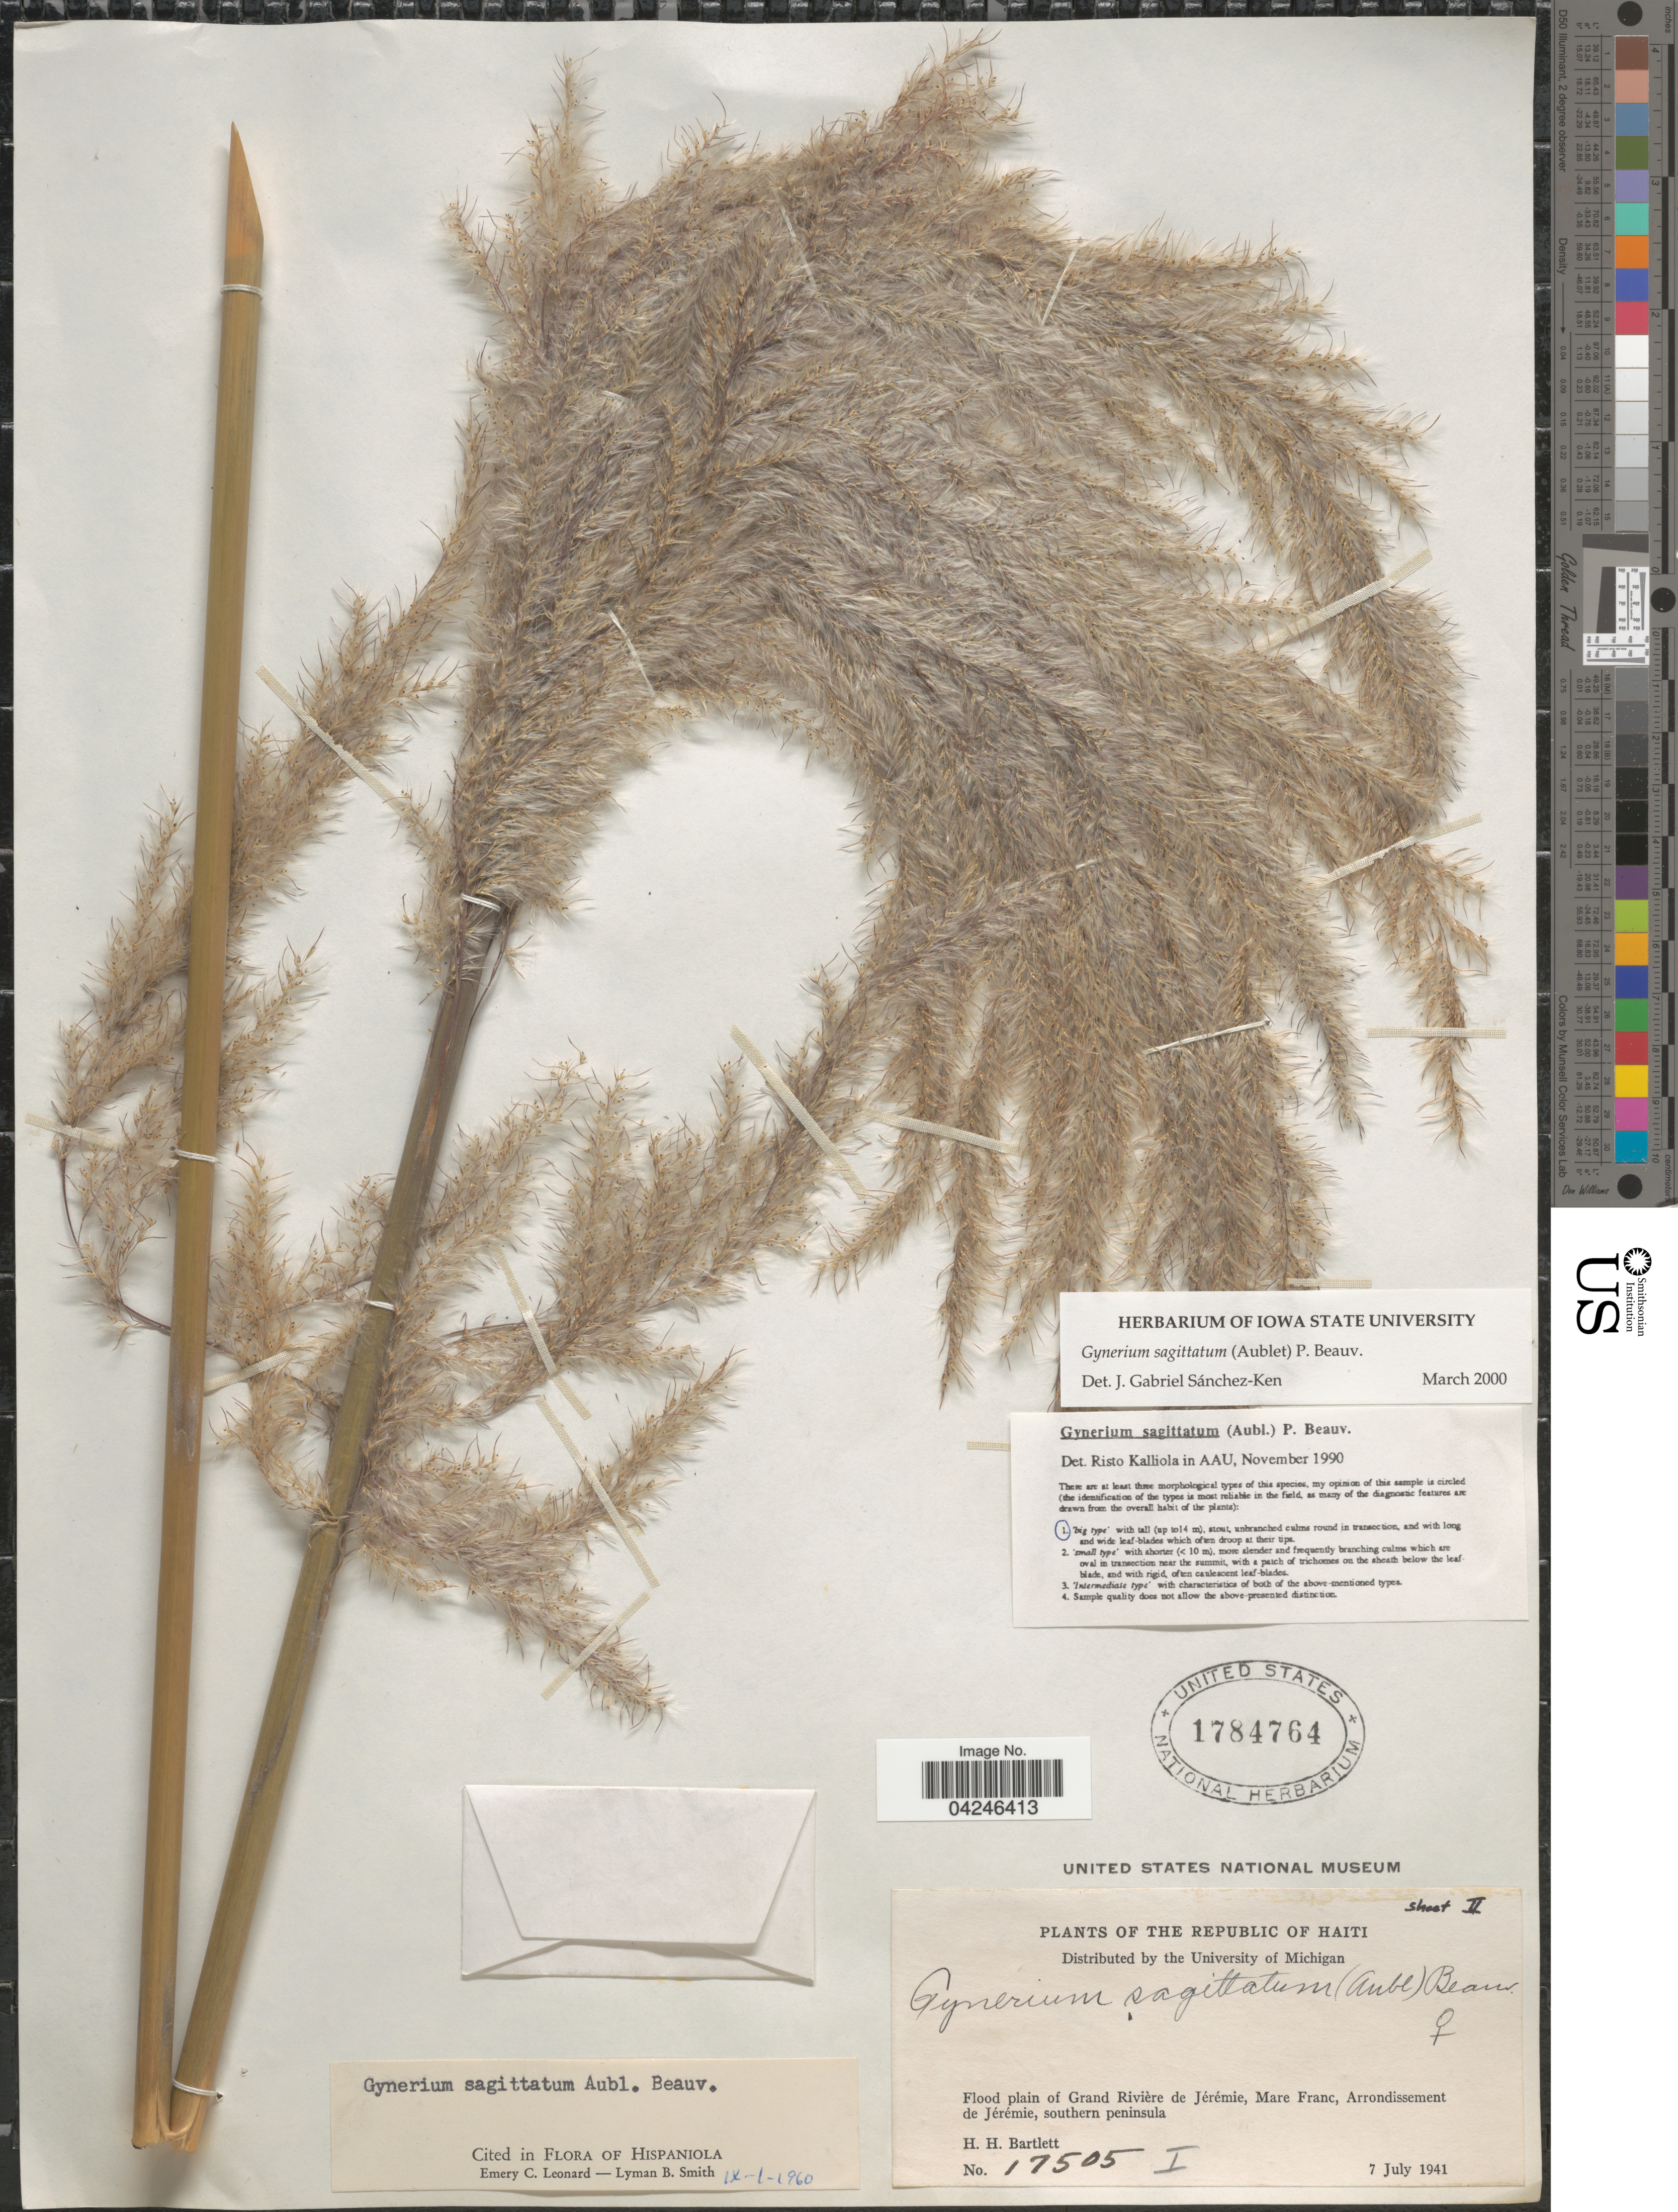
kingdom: Plantae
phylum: Tracheophyta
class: Liliopsida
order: Poales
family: Poaceae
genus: Gynerium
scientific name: Gynerium sagittatum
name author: (Aubl.) P. Beauv.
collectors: H. H. Bartlett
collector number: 17505I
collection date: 1941-07-07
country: Haiti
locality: The Republic of Haiti. Flood plain of Grand Rivière de Jérémie, Mare Franc, Arrondissement de Jérémie, southern peninsula.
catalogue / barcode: US 1784764